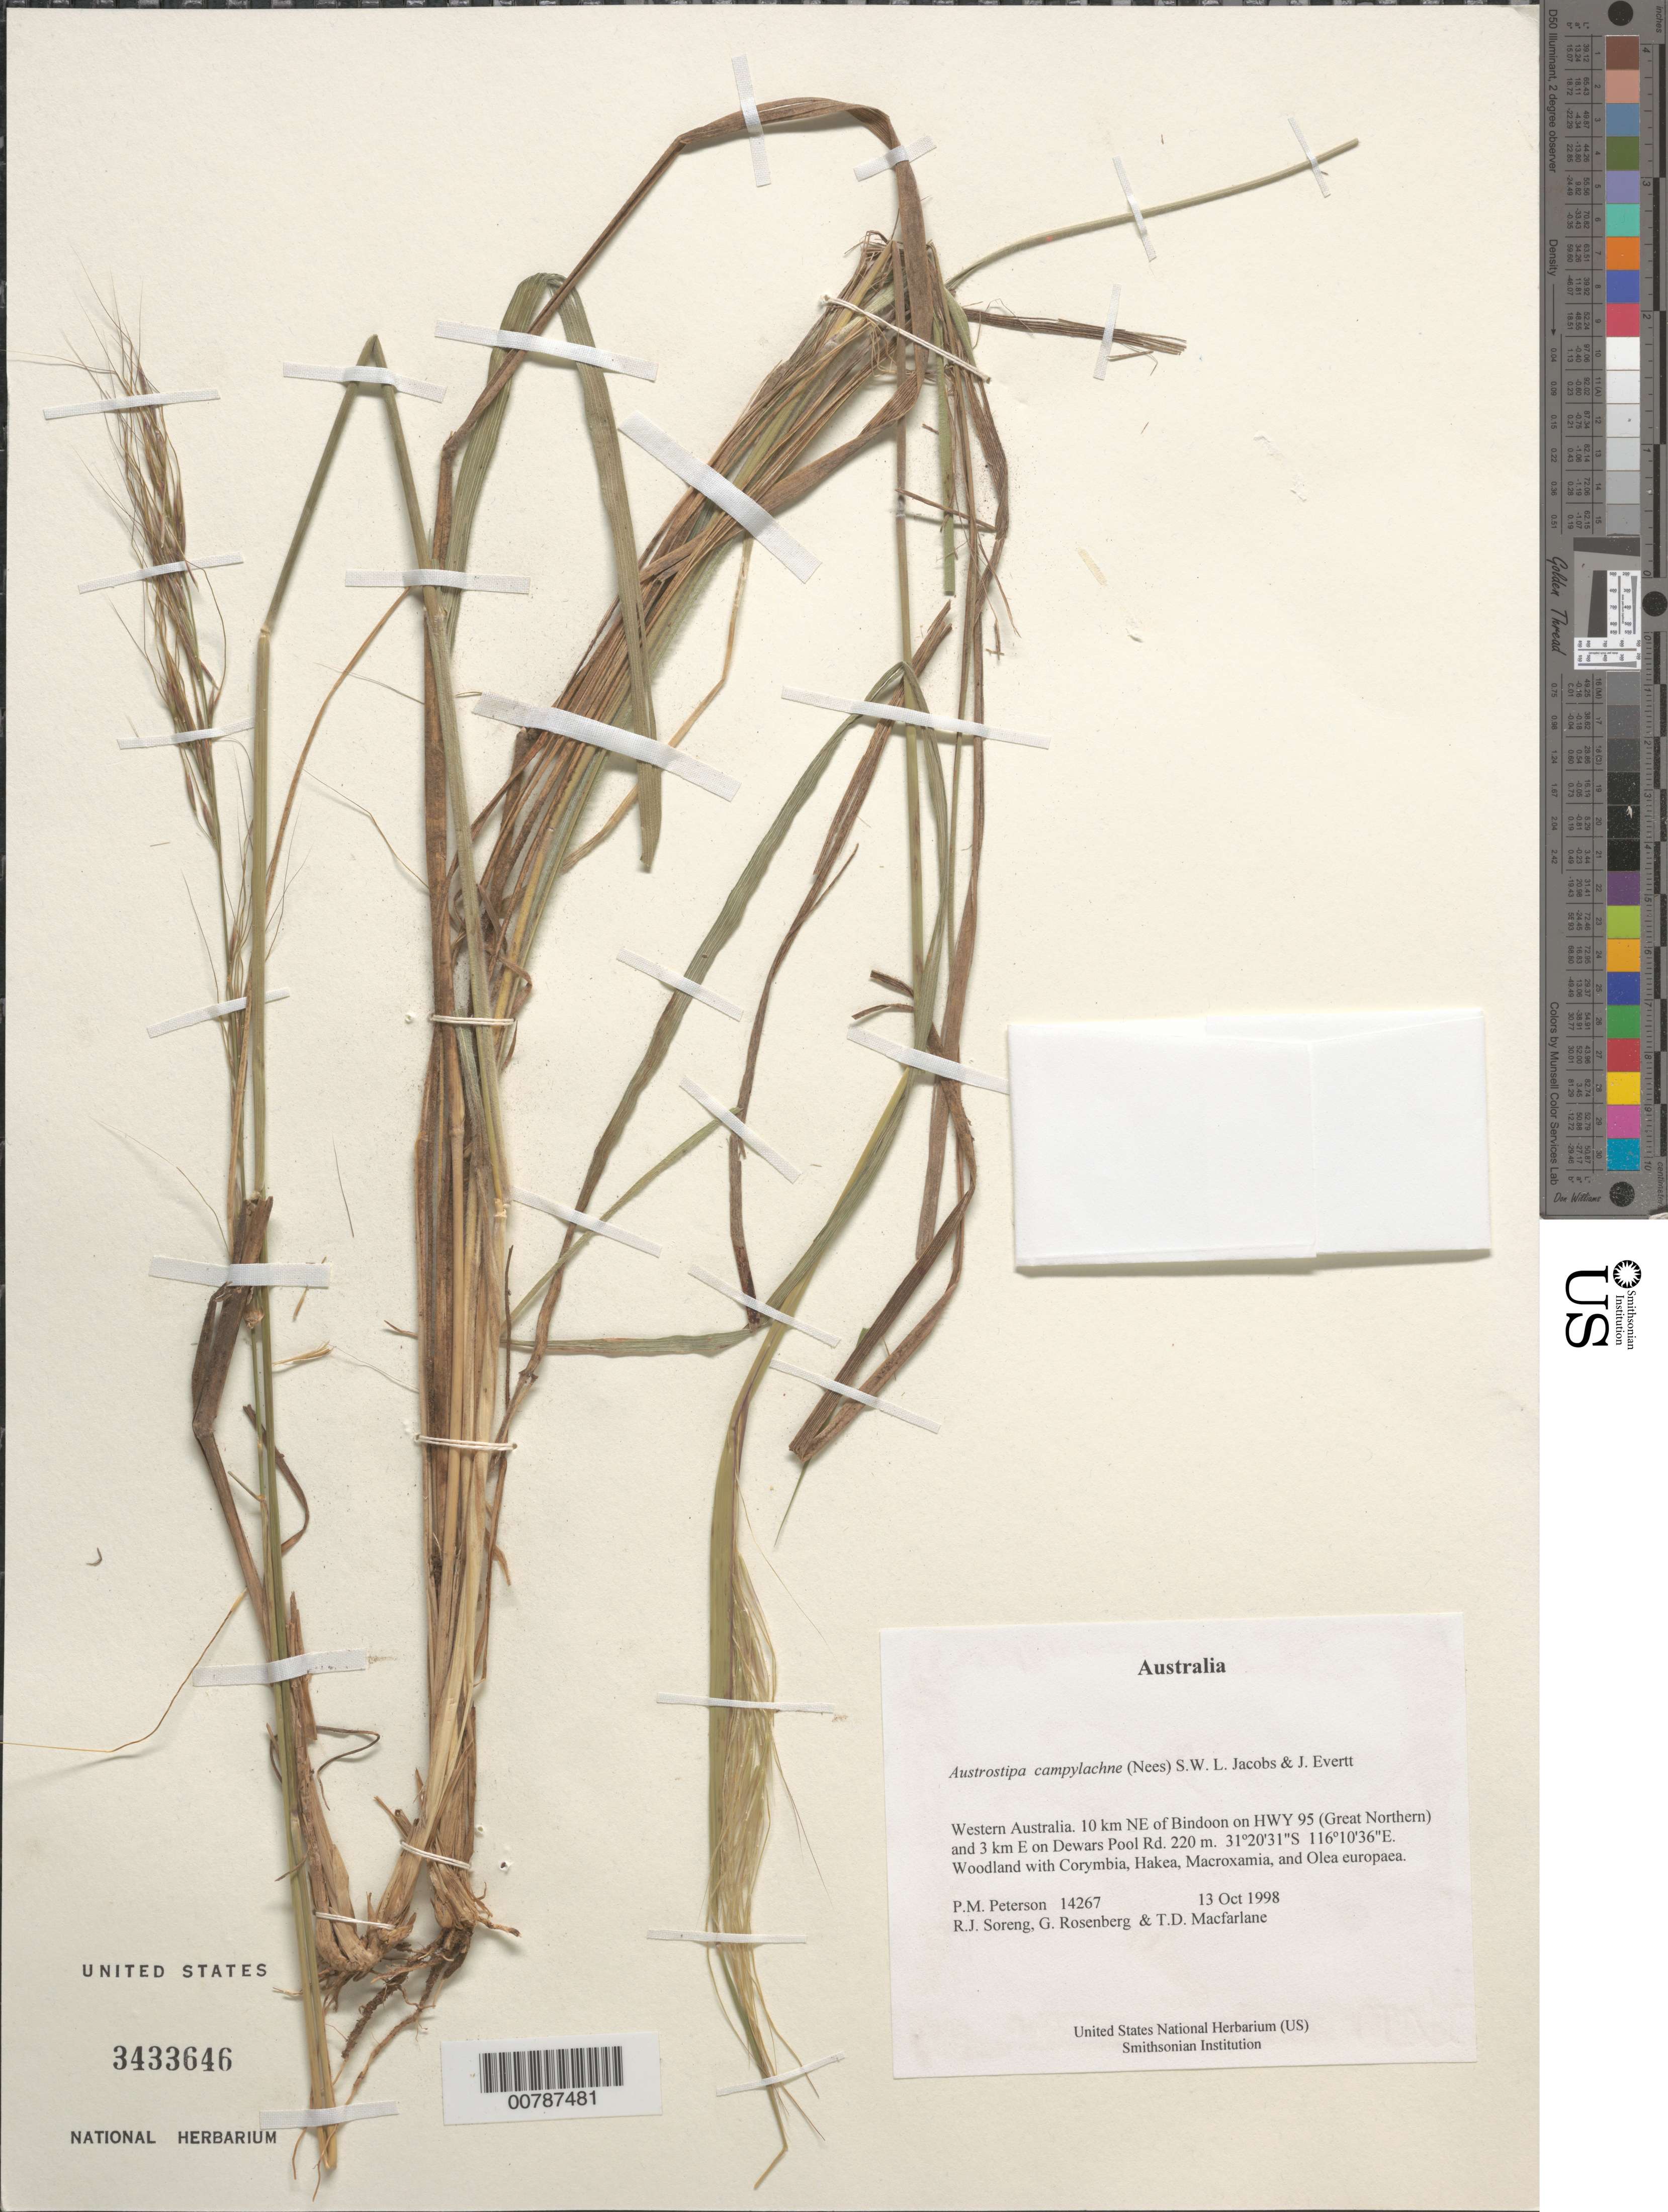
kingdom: Plantae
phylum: Tracheophyta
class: Liliopsida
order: Poales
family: Poaceae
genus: Austrostipa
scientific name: Austrostipa campylachne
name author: (Nees) S.W.L. Jacobs & J. Everett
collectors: P. M. Peterson, R. J. Soreng, G. Rosenberg & T. Macfarlane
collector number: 14267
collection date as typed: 13 Oct 1998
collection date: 1998-10-13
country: Australia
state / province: Western Australia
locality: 10 km NE of Bindoon on HWY 95 (Great Northern) and 3 km E on Dewars Pool Rd.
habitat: Woodland with Corymbia, Hakea, Macroxamia, and Olea europaea.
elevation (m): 220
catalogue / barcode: US 3433646